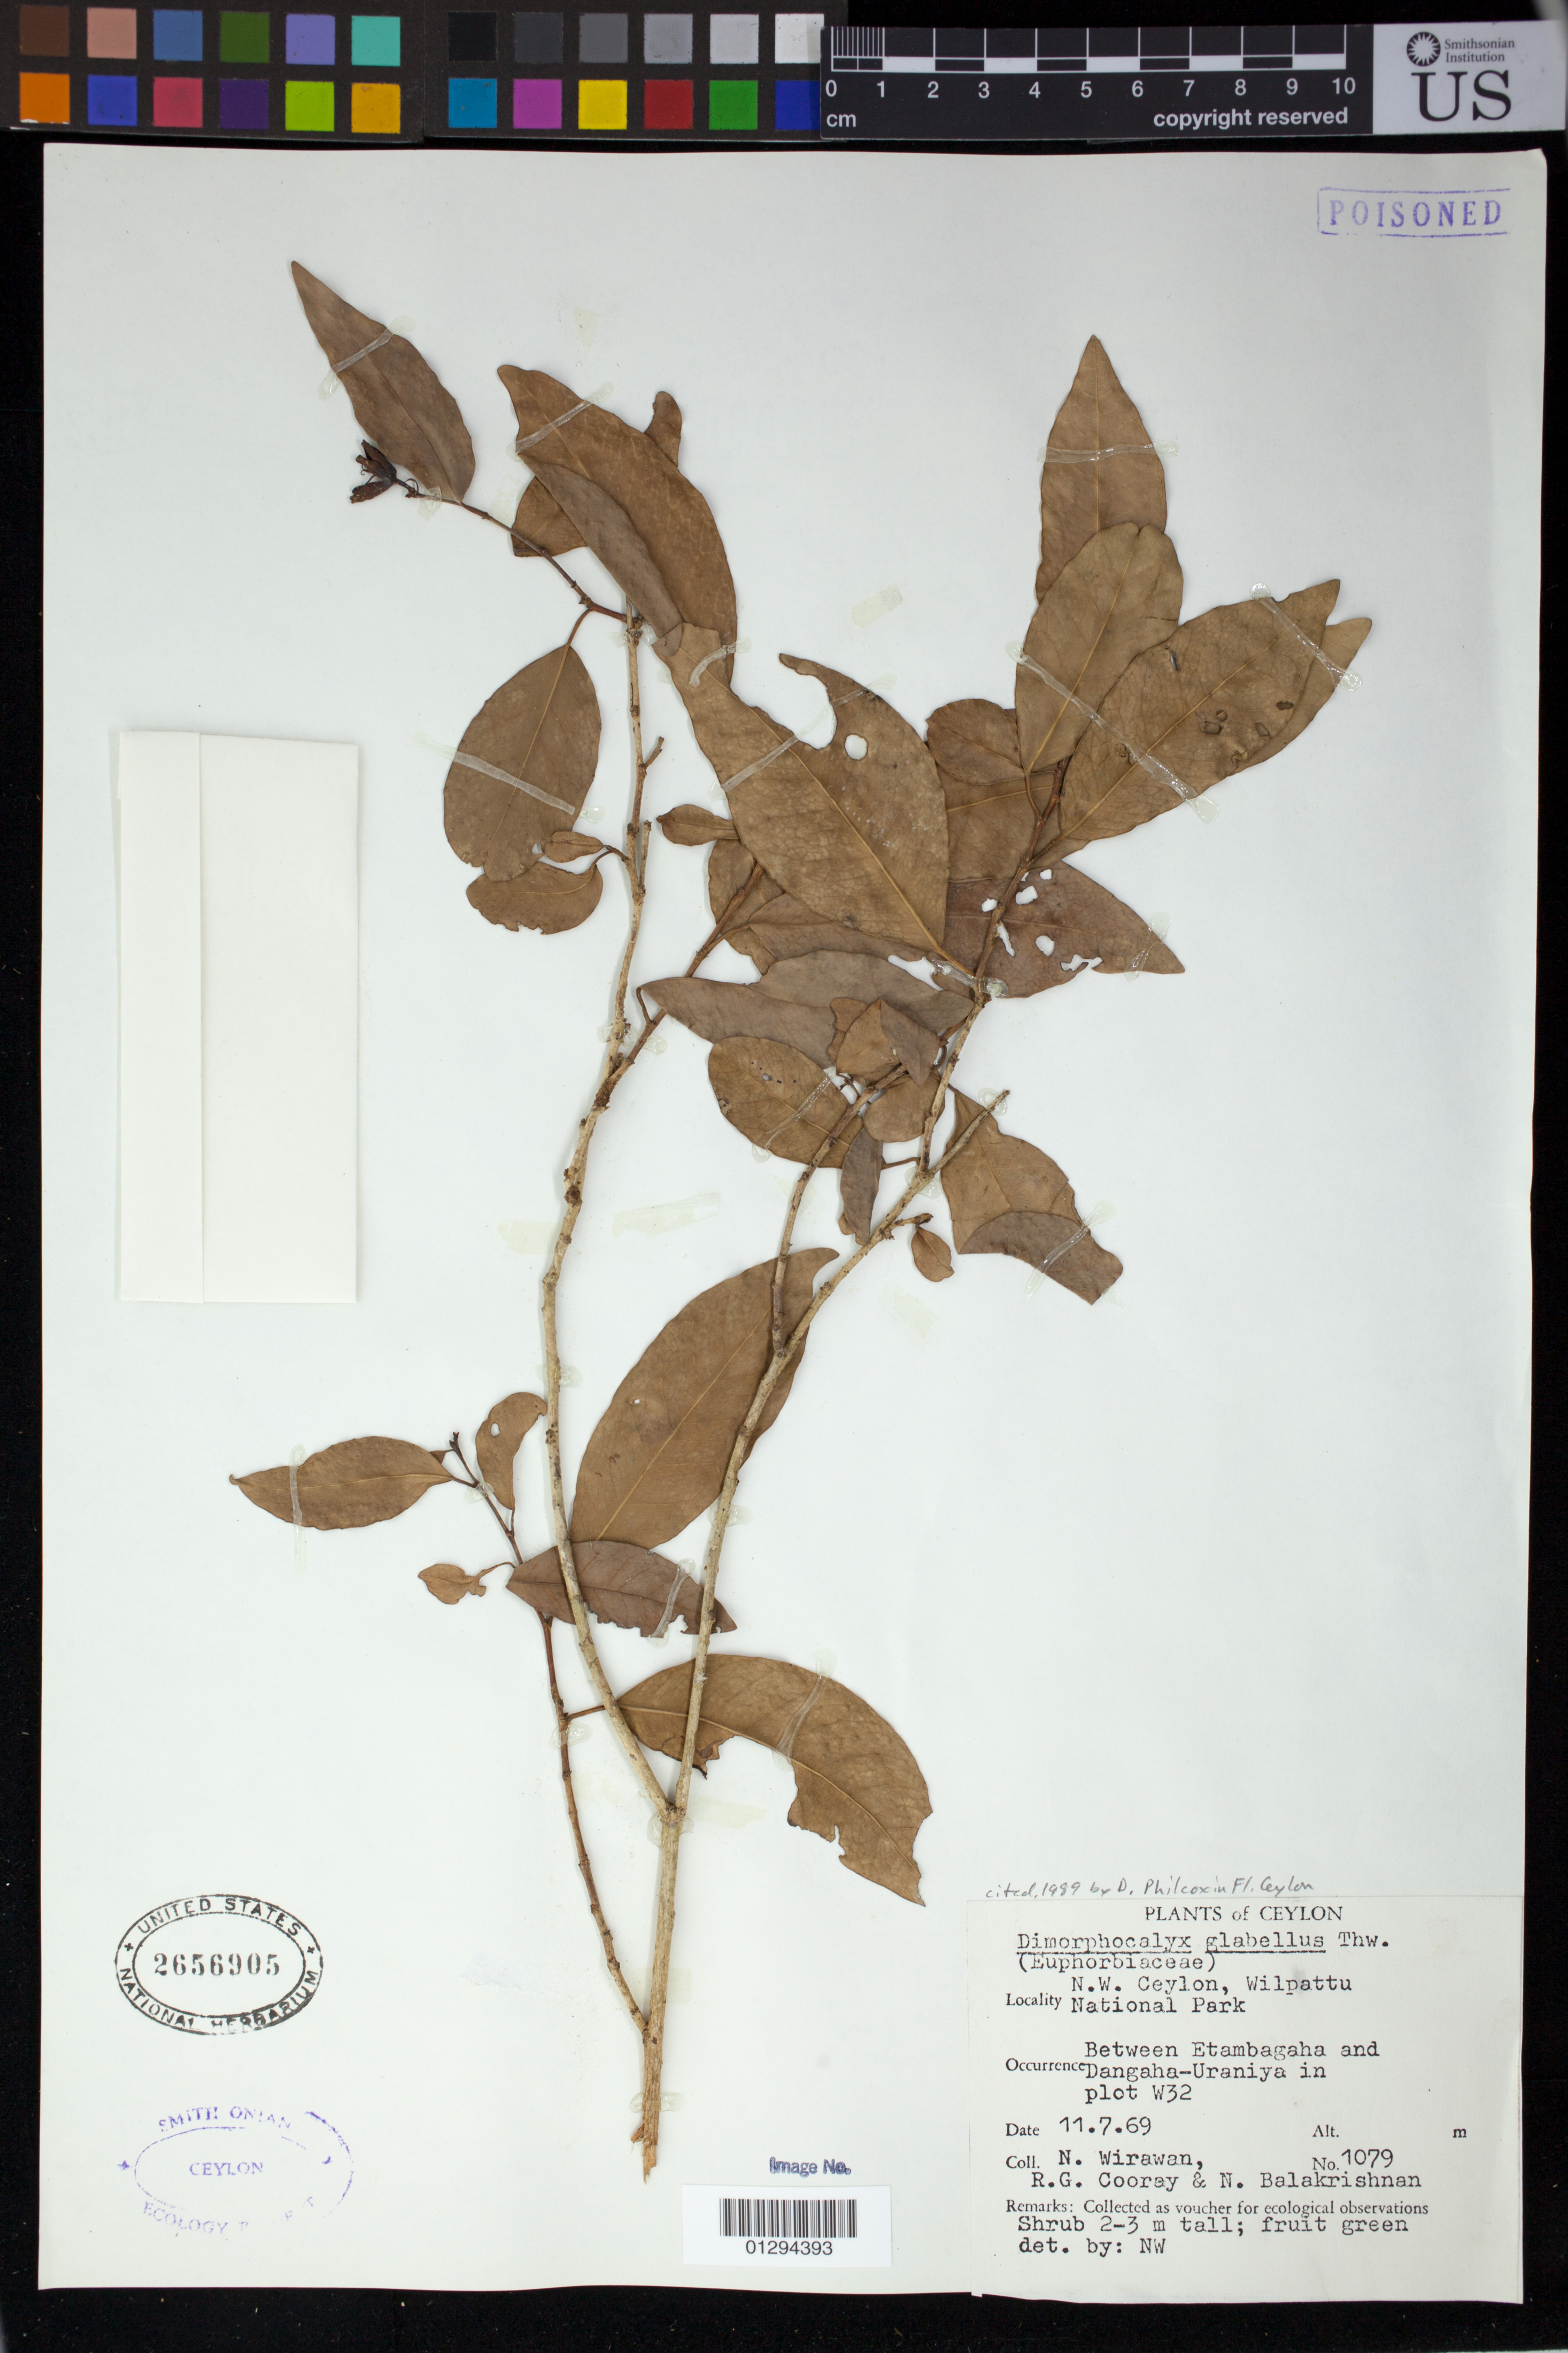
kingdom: Plantae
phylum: Tracheophyta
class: Magnoliopsida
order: Malpighiales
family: Euphorbiaceae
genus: Dimorphocalyx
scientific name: Dimorphocalyx glabellus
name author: Thwaites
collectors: N. Wirawan, R. Cooray & N. Balakrishnan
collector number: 1079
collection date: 1969-07-11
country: Sri Lanka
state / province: North Western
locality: Wilpattu National Park Between Etambagaha and Dangaha-Uraniya in plot W32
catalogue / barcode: US 2656905